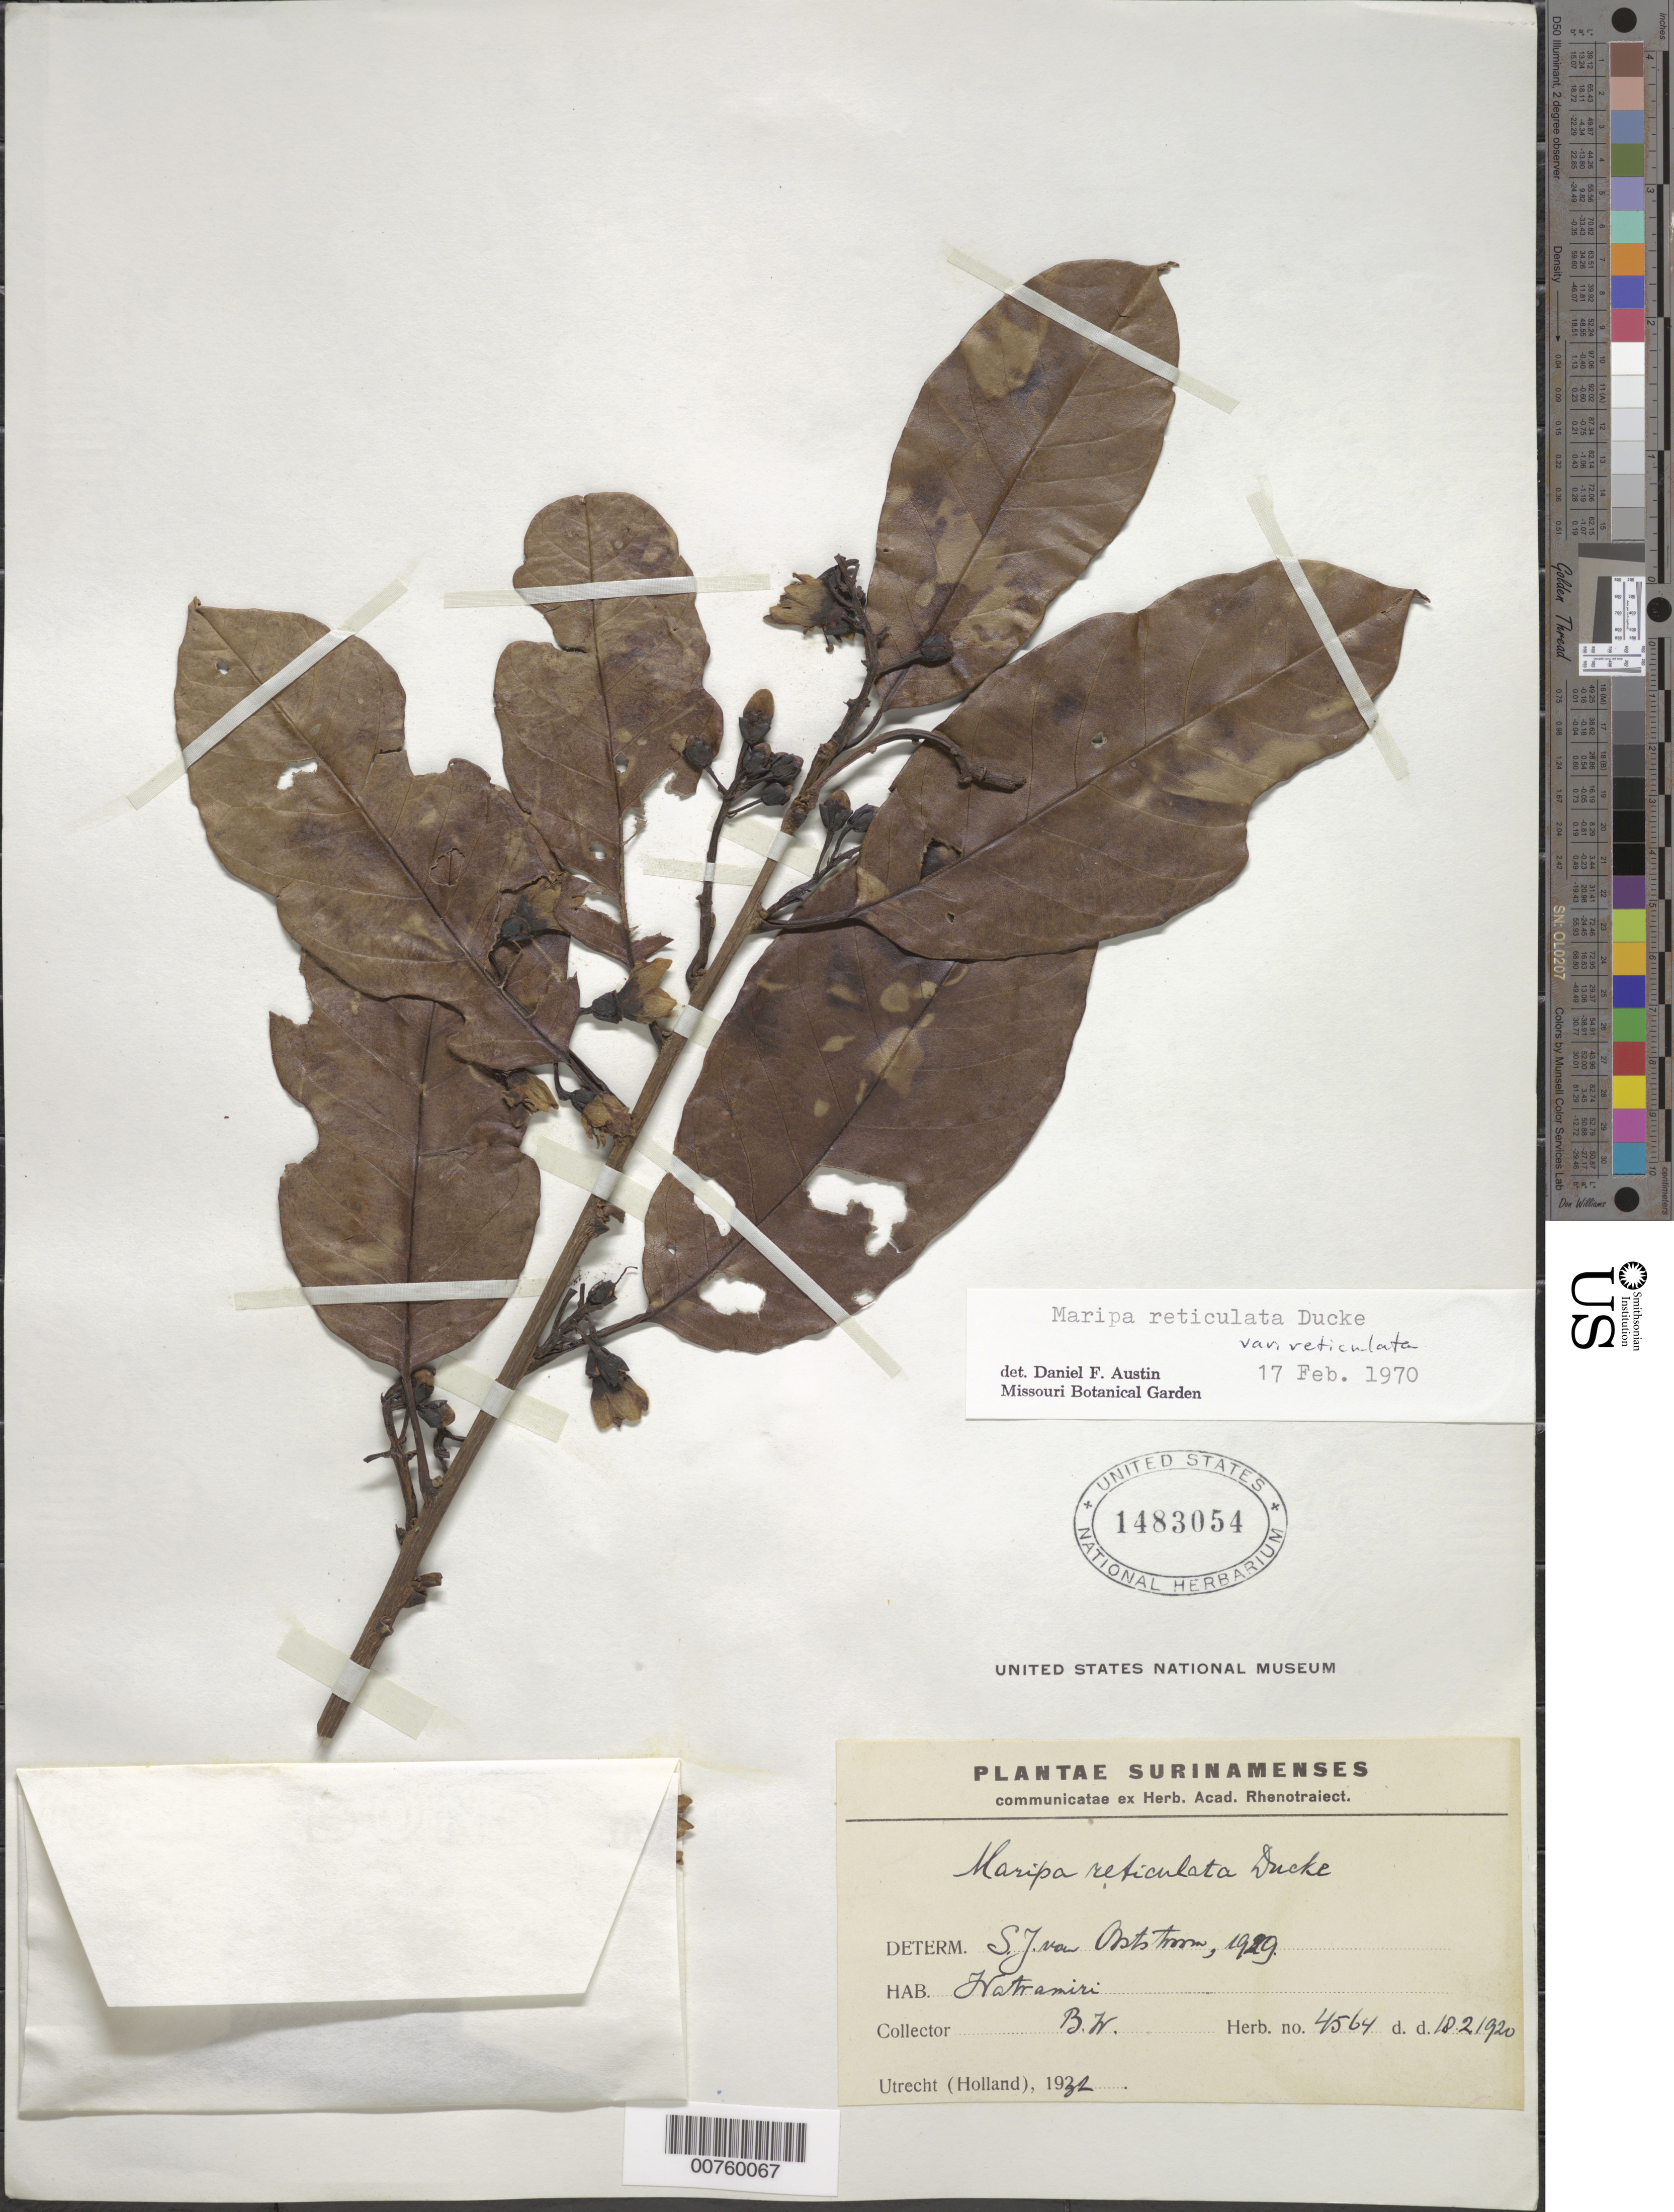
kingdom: Plantae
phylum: Tracheophyta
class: Magnoliopsida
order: Solanales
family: Convolvulaceae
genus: Maripa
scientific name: Maripa reticulata var. reticulata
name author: Ducke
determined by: Austin, D. F.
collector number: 4564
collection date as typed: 18-Feb-20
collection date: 1920-02-18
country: Suriname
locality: Watramiri, Forest Reserve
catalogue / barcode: US 1483054